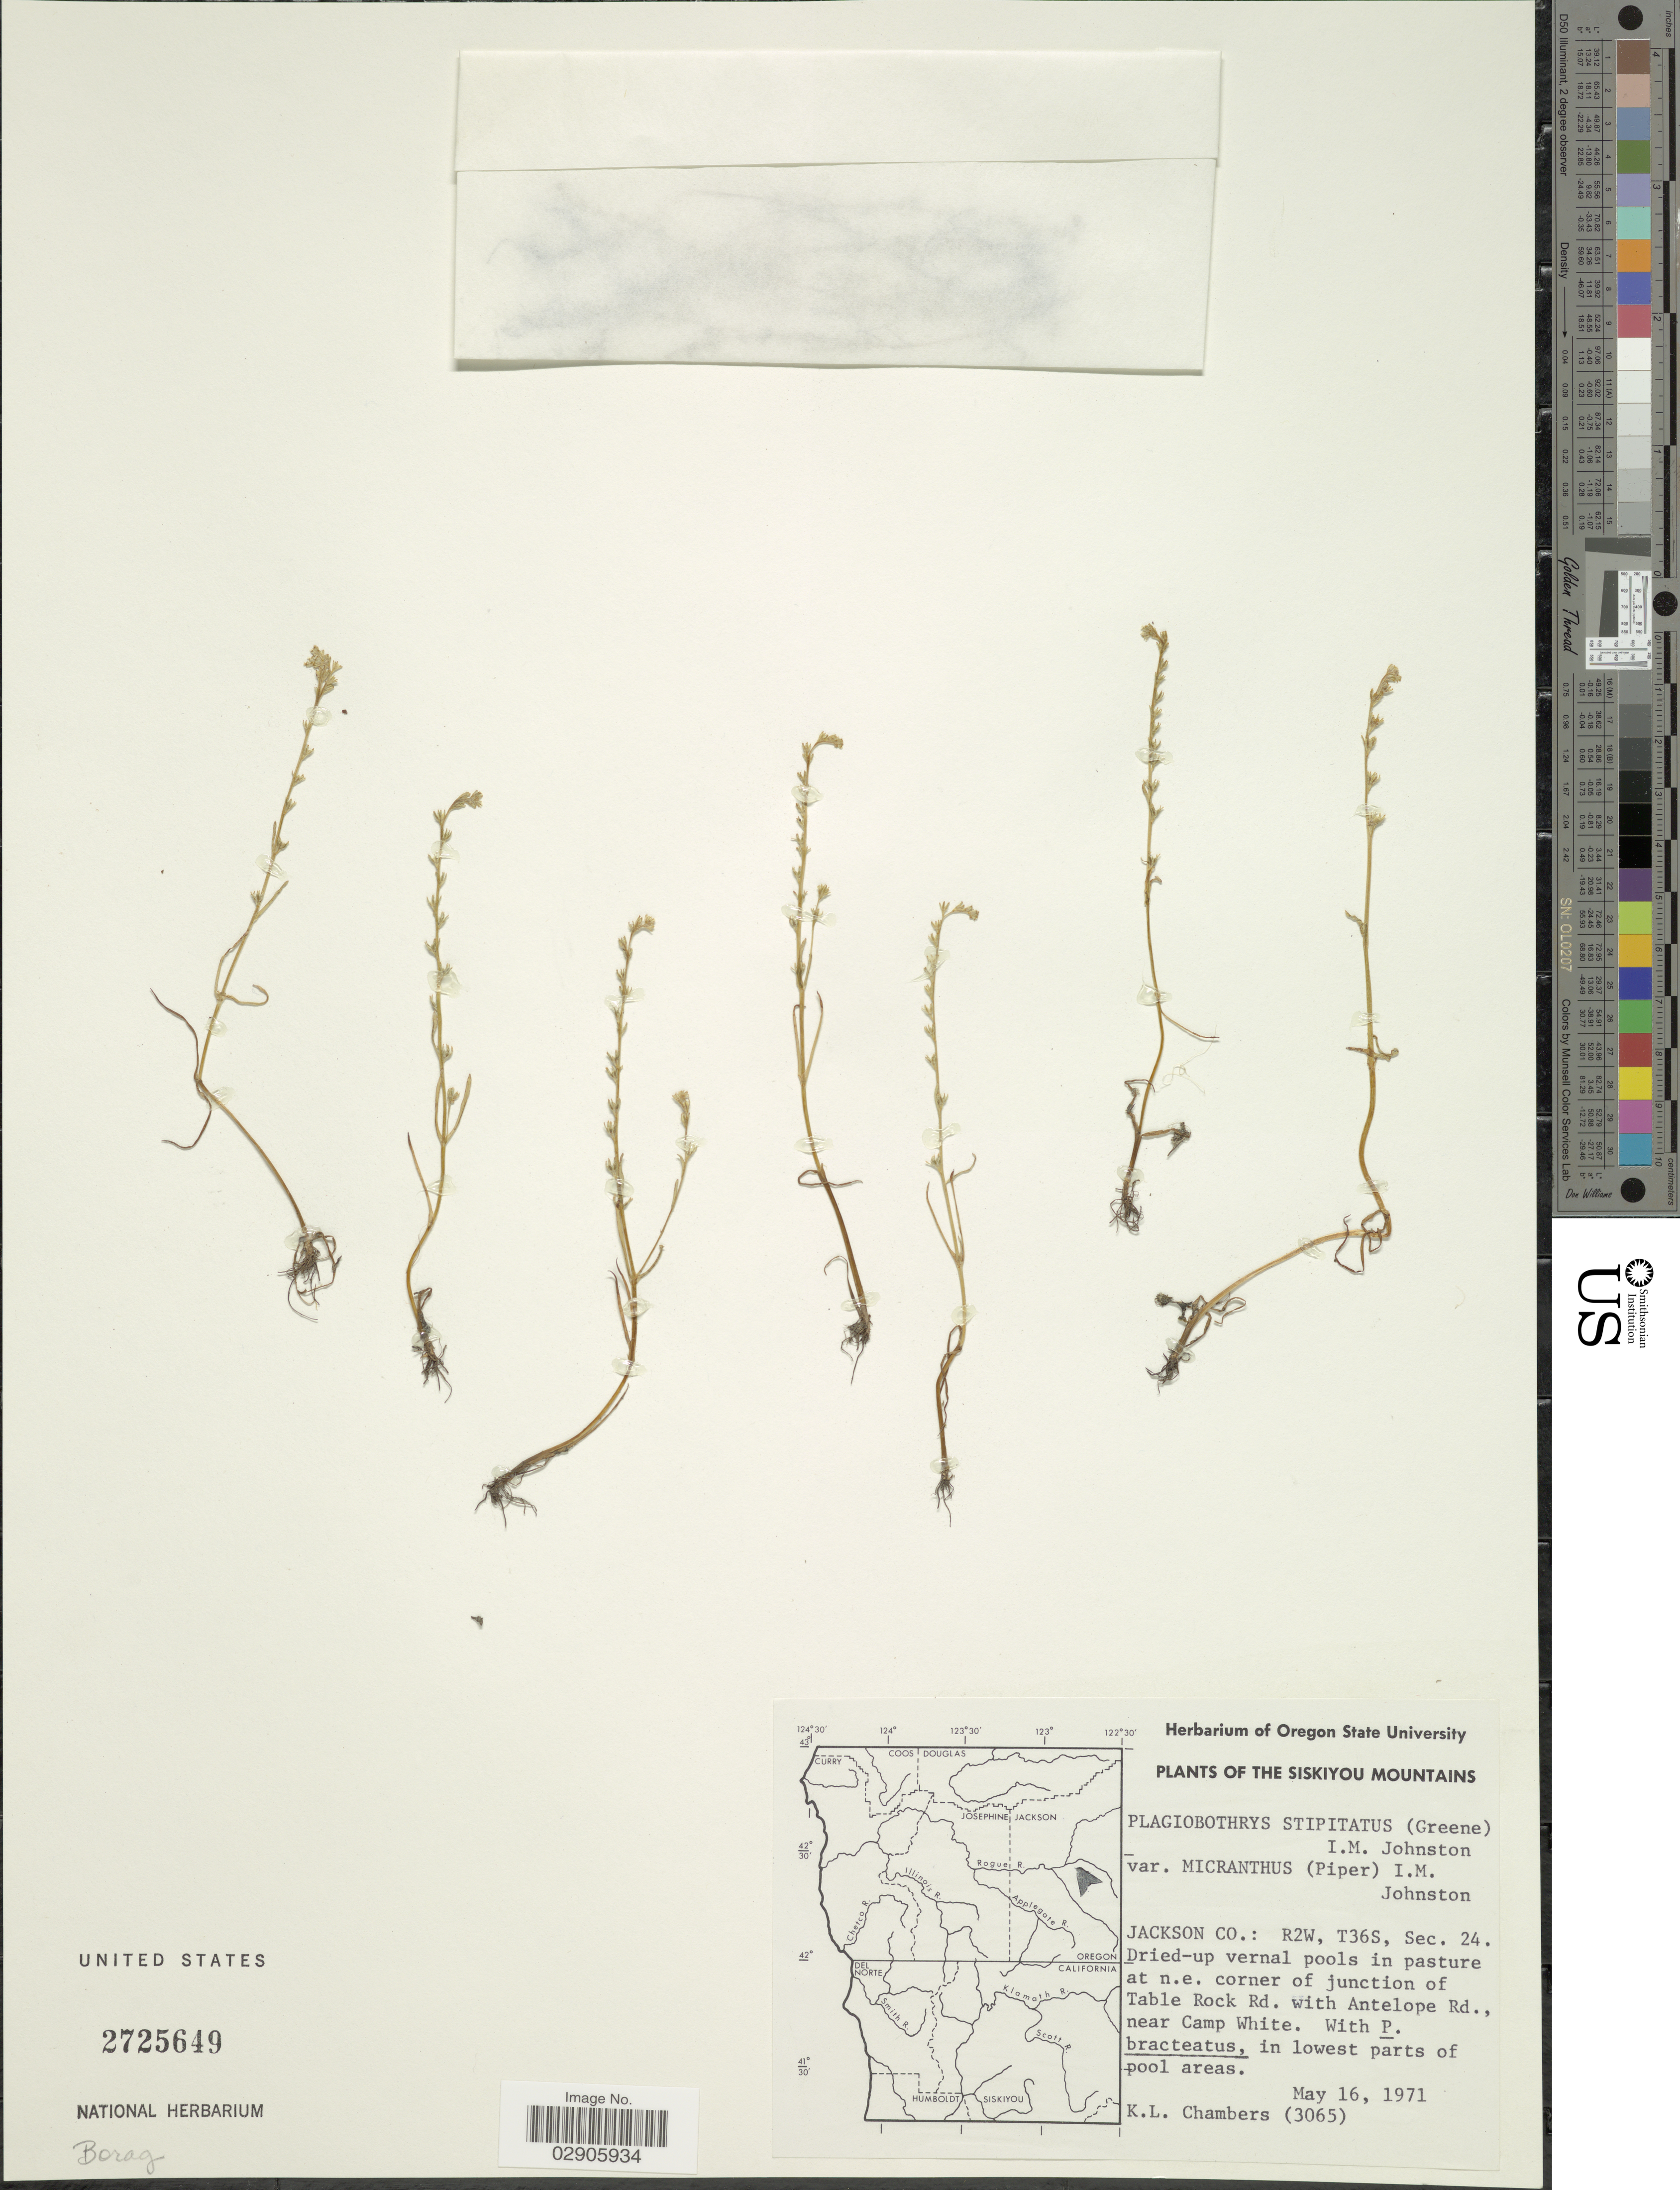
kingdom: Plantae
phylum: Tracheophyta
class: Magnoliopsida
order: Boraginales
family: Boraginaceae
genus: Plagiobothrys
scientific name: Plagiobothrys stipitatus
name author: (Greene) I.M. Johnst.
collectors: K. Chambers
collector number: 3065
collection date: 1971-05-16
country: United States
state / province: Oregon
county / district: Jackson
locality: The Siskiyou Mountains. Jackson Co.: R2W, T36S, Sec. 24. Dried-up vernal pools in pasture at n.e. corner of junction of Table Rock Rd. with Antelope Rd., near Camp White.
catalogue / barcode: US 2725649